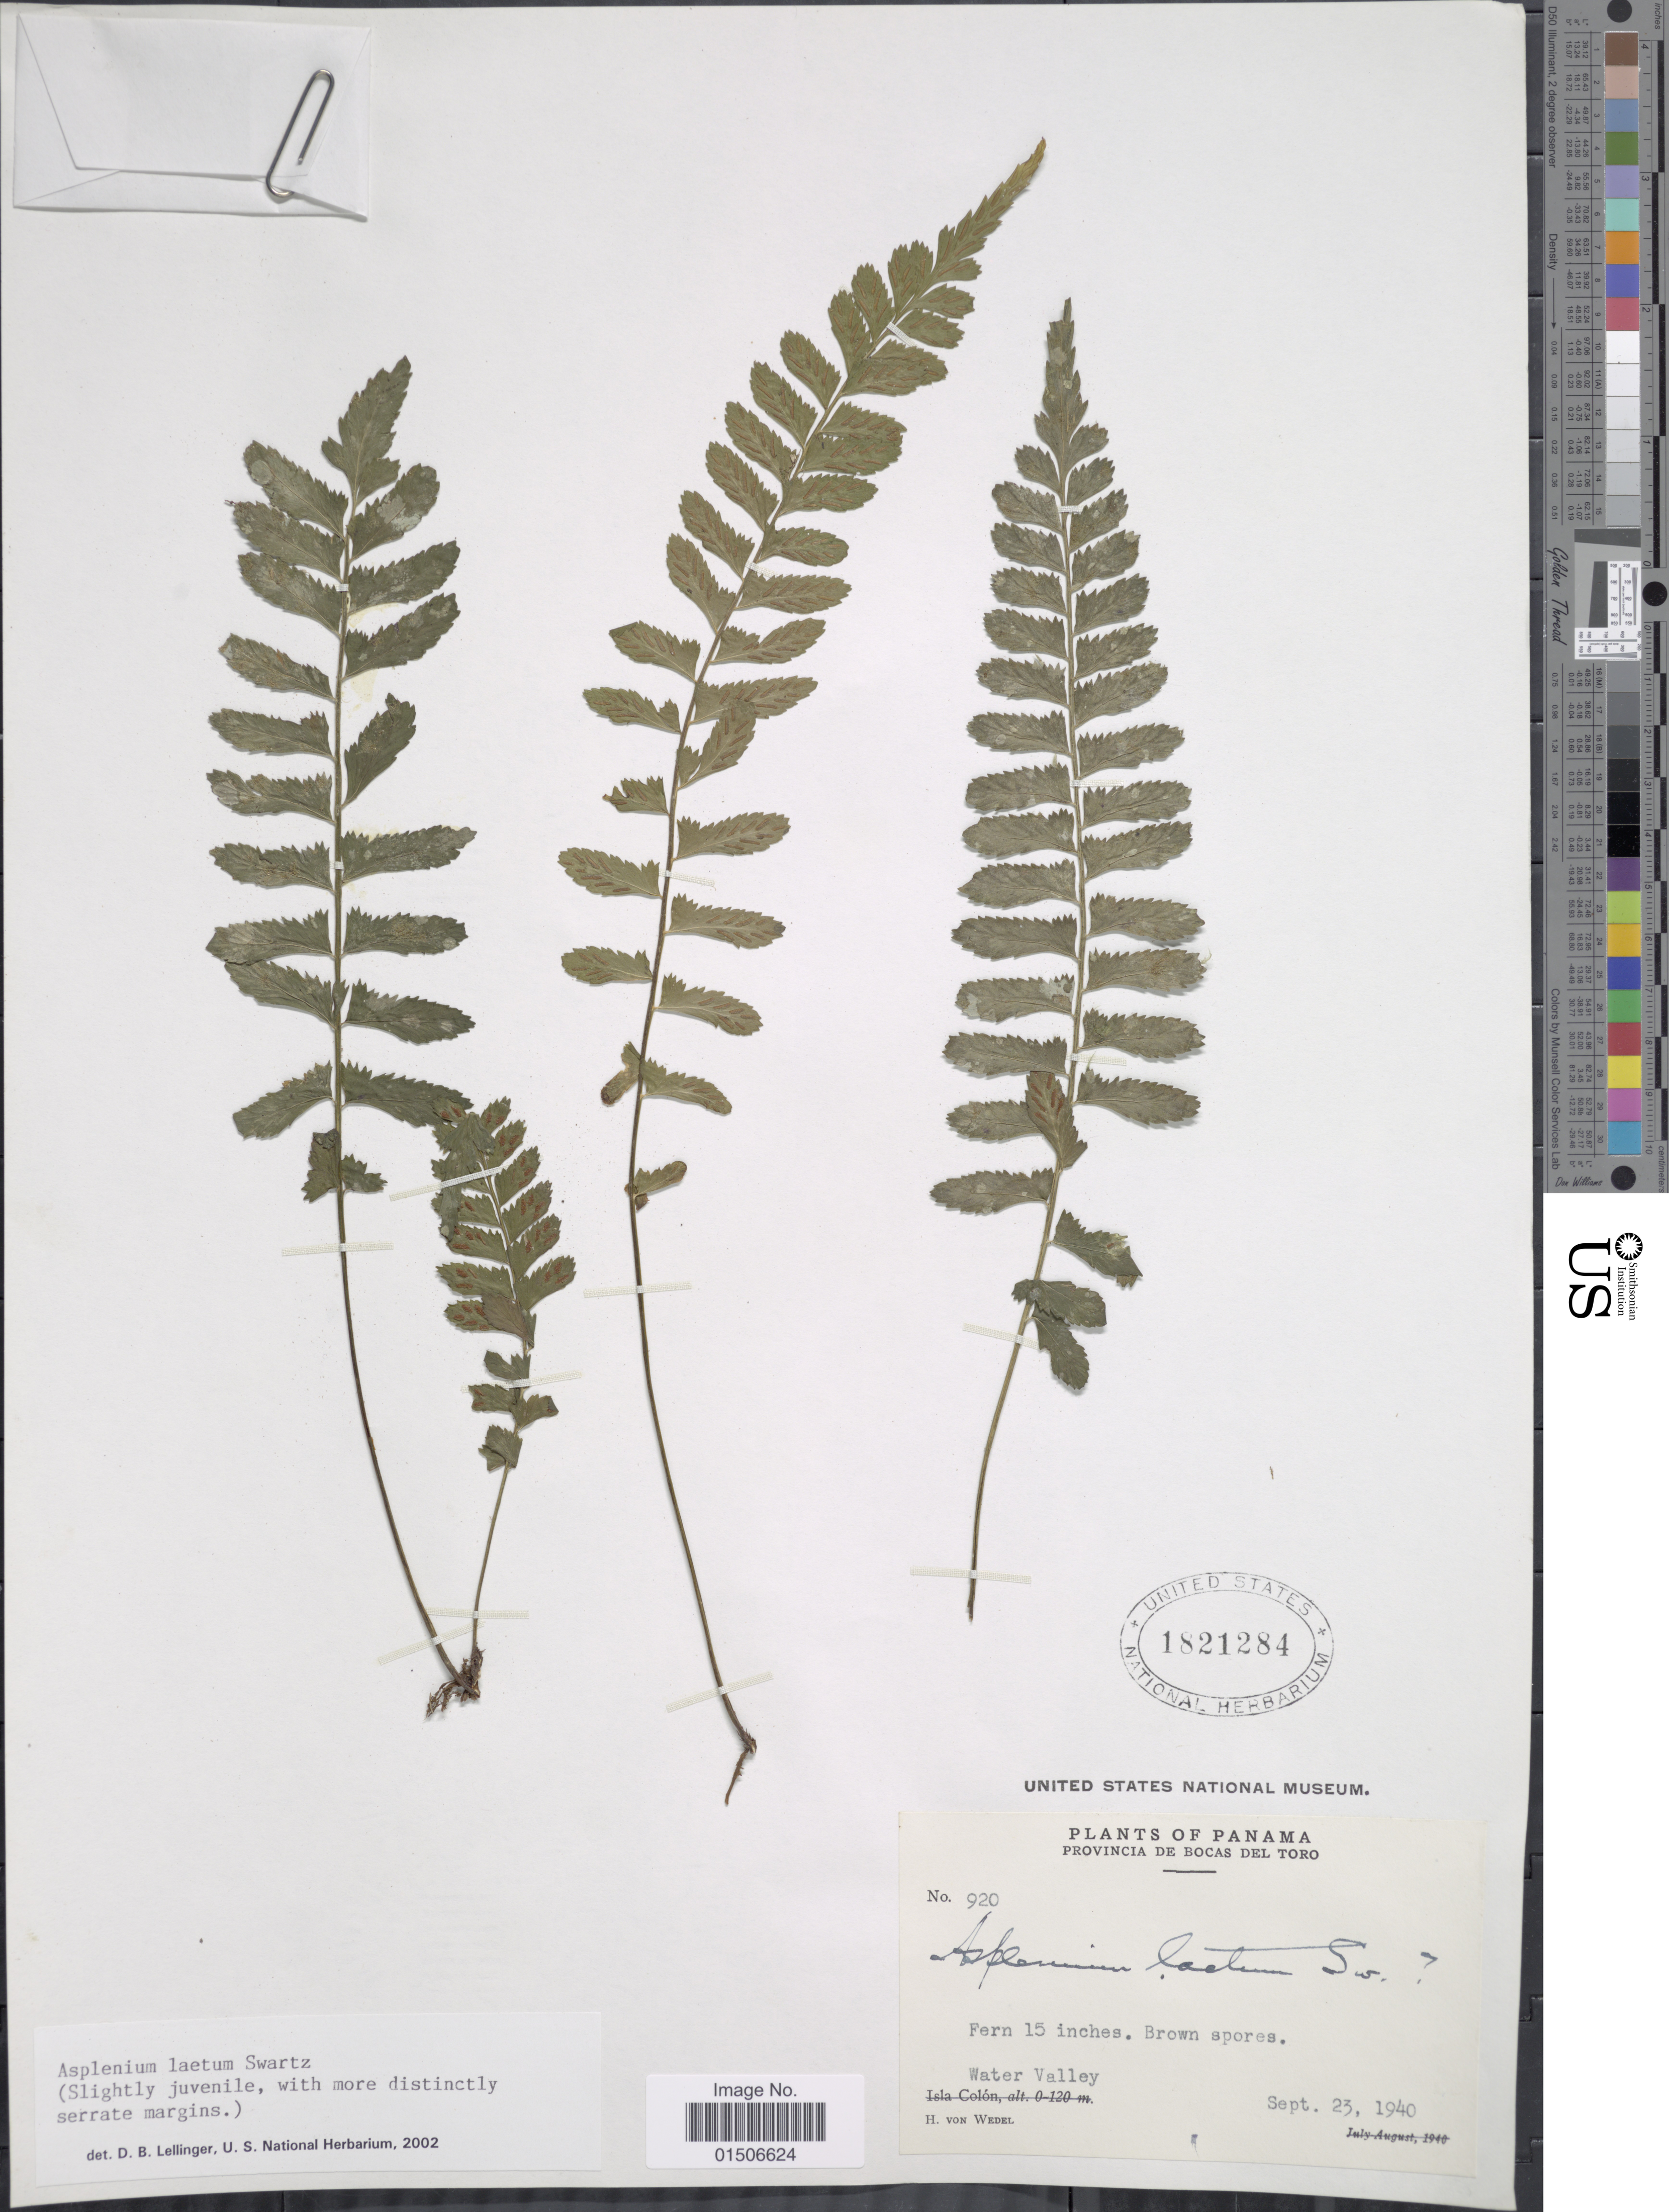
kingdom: Plantae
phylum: Tracheophyta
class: Polypodiopsida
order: Polypodiales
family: Aspleniaceae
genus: Asplenium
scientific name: Asplenium laetum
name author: Sw.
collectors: H. von Wedel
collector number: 920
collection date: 1940-09-23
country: Panama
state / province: Bocas del Toro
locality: Water valley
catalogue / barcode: US 1821284